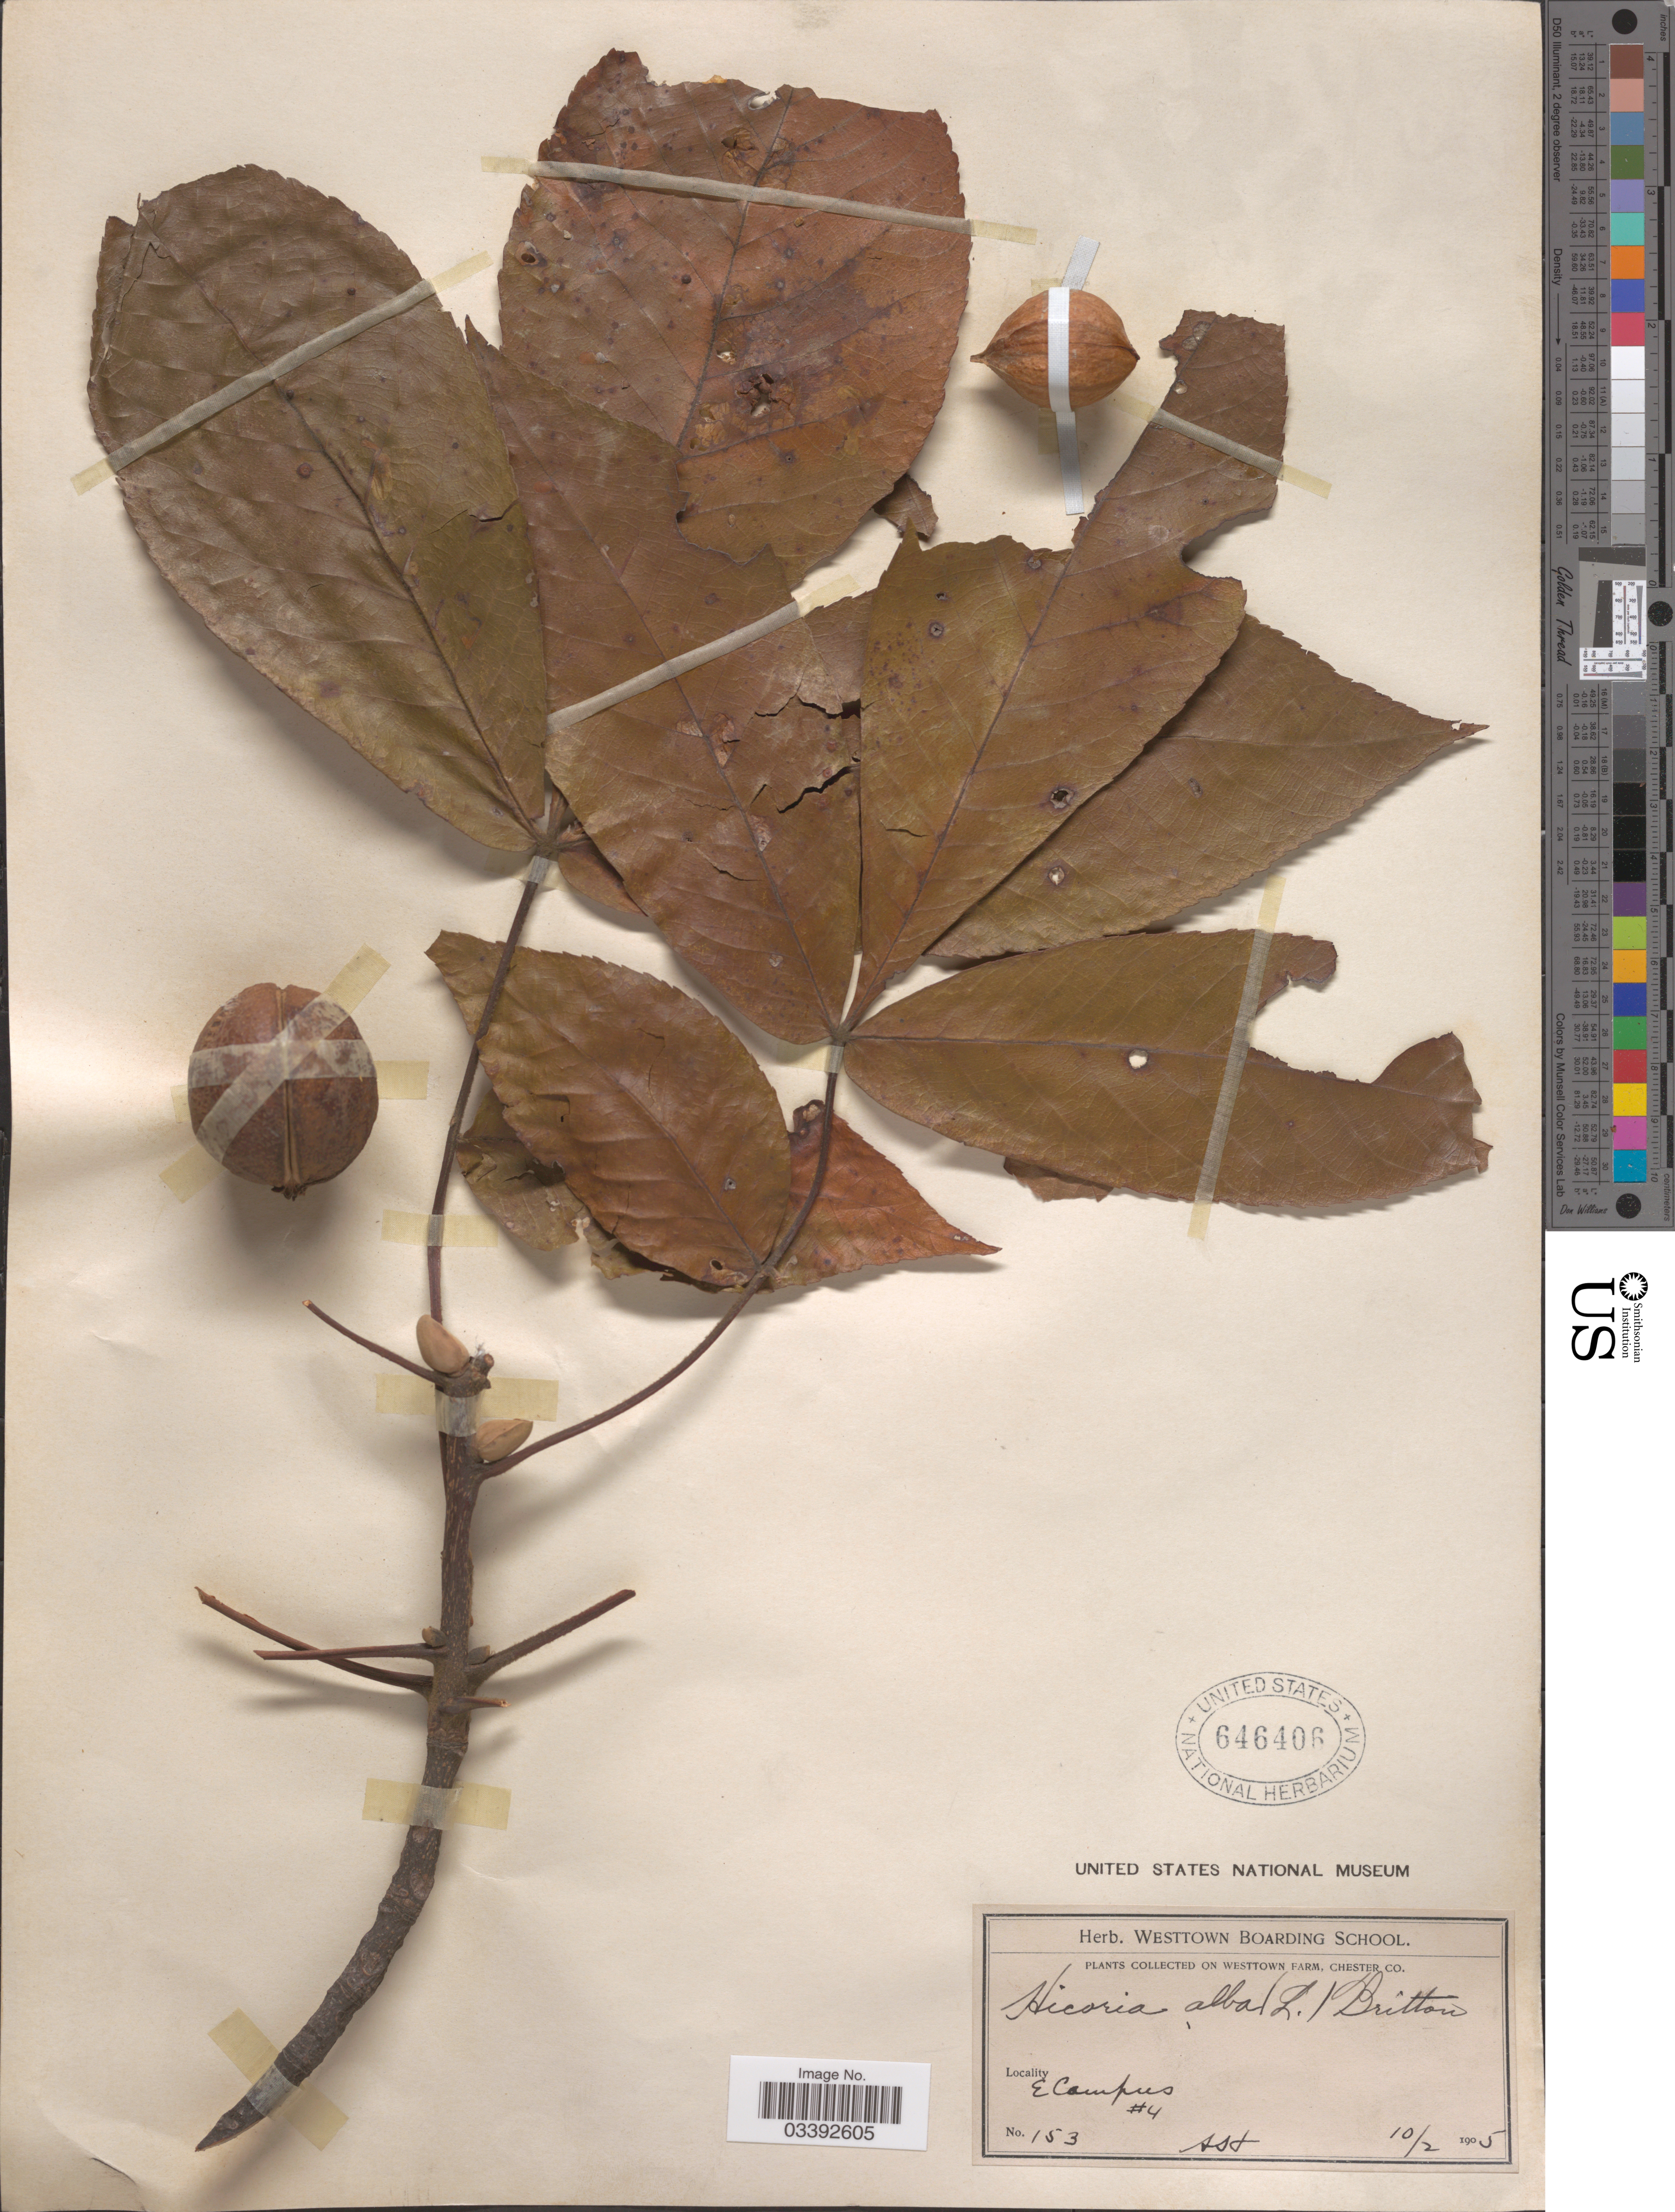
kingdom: Plantae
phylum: Tracheophyta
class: Magnoliopsida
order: Fagales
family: Juglandaceae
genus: Carya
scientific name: Carya tomentosa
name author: (Lam.) Nutt.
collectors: S. H.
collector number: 153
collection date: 1905-02-10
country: United States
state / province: Pennsylvania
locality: Westtown Farm, Chester Co. E Campus #4.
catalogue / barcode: US 646406